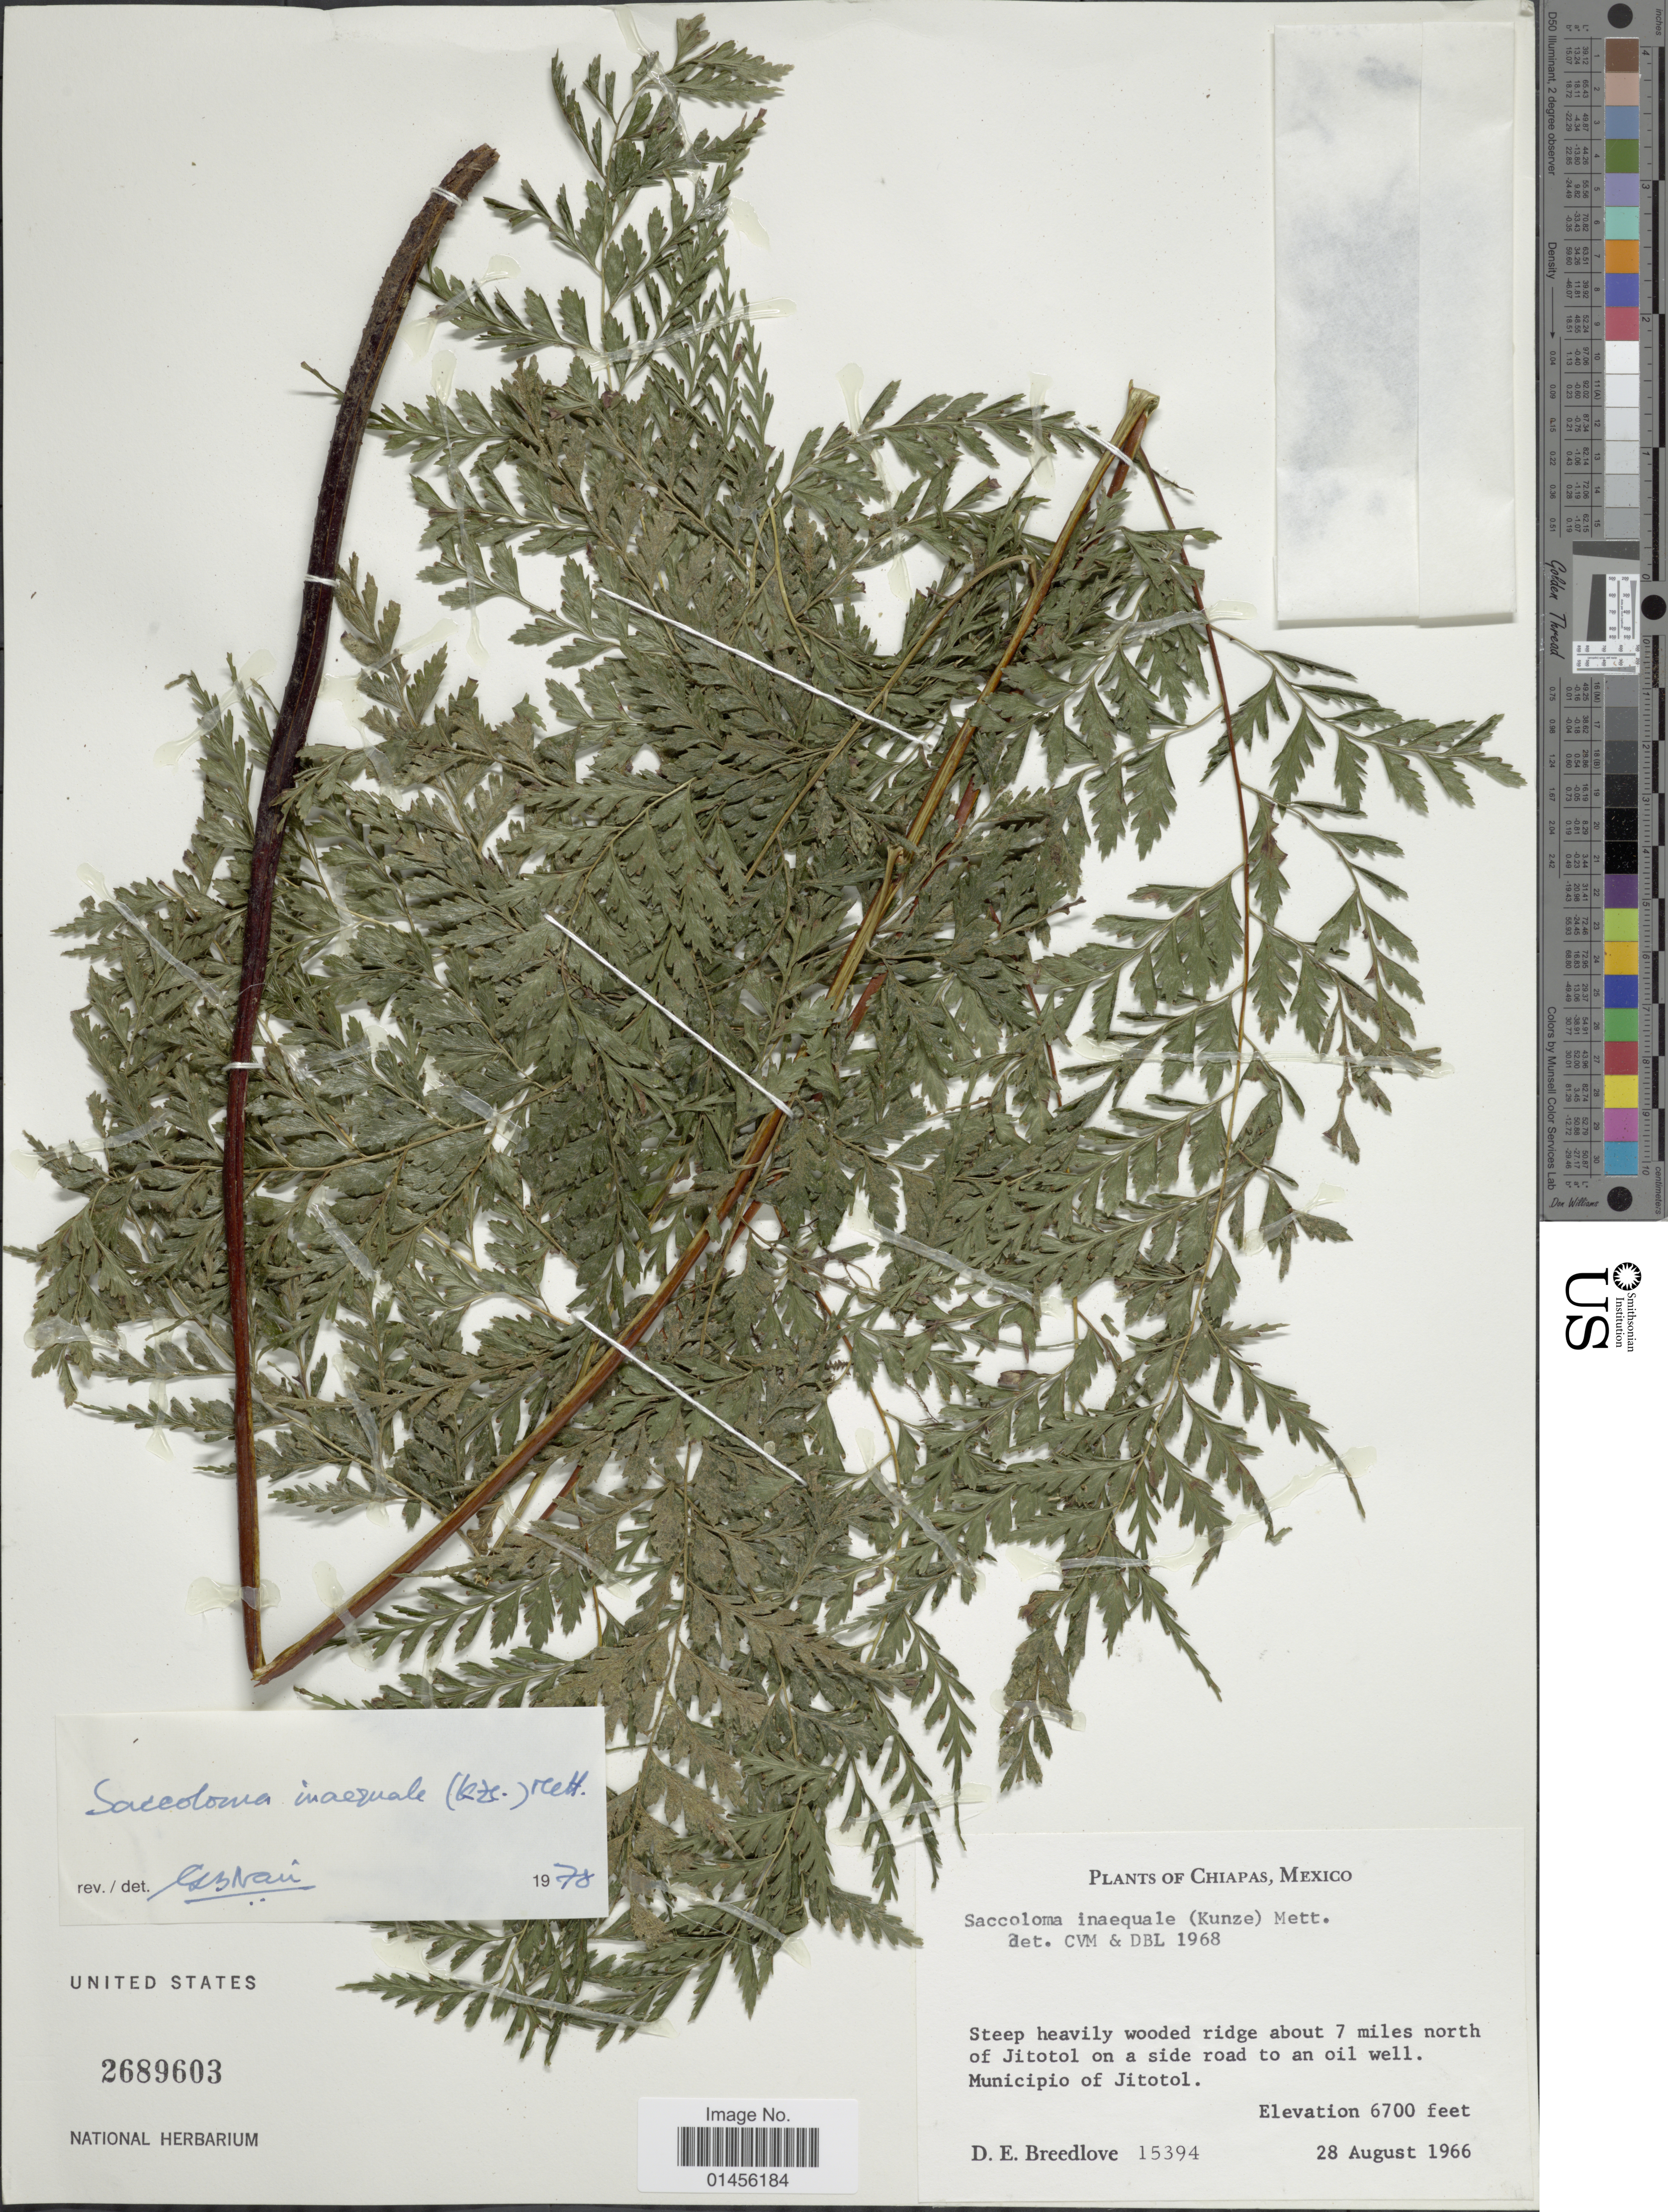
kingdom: Plantae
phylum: Tracheophyta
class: Polypodiopsida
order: Polypodiales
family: Saccolomataceae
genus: Saccoloma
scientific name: Saccoloma inaequale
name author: (Kunze) Mett.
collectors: D. E. Breedlove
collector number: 15394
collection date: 1966-08-28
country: Mexico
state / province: Chiapas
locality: Steep heavily wooded ridge about 7 miles north of Jitotol on a side road to an oil well. Municpio of Jitotol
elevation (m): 2042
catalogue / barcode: US 2689603